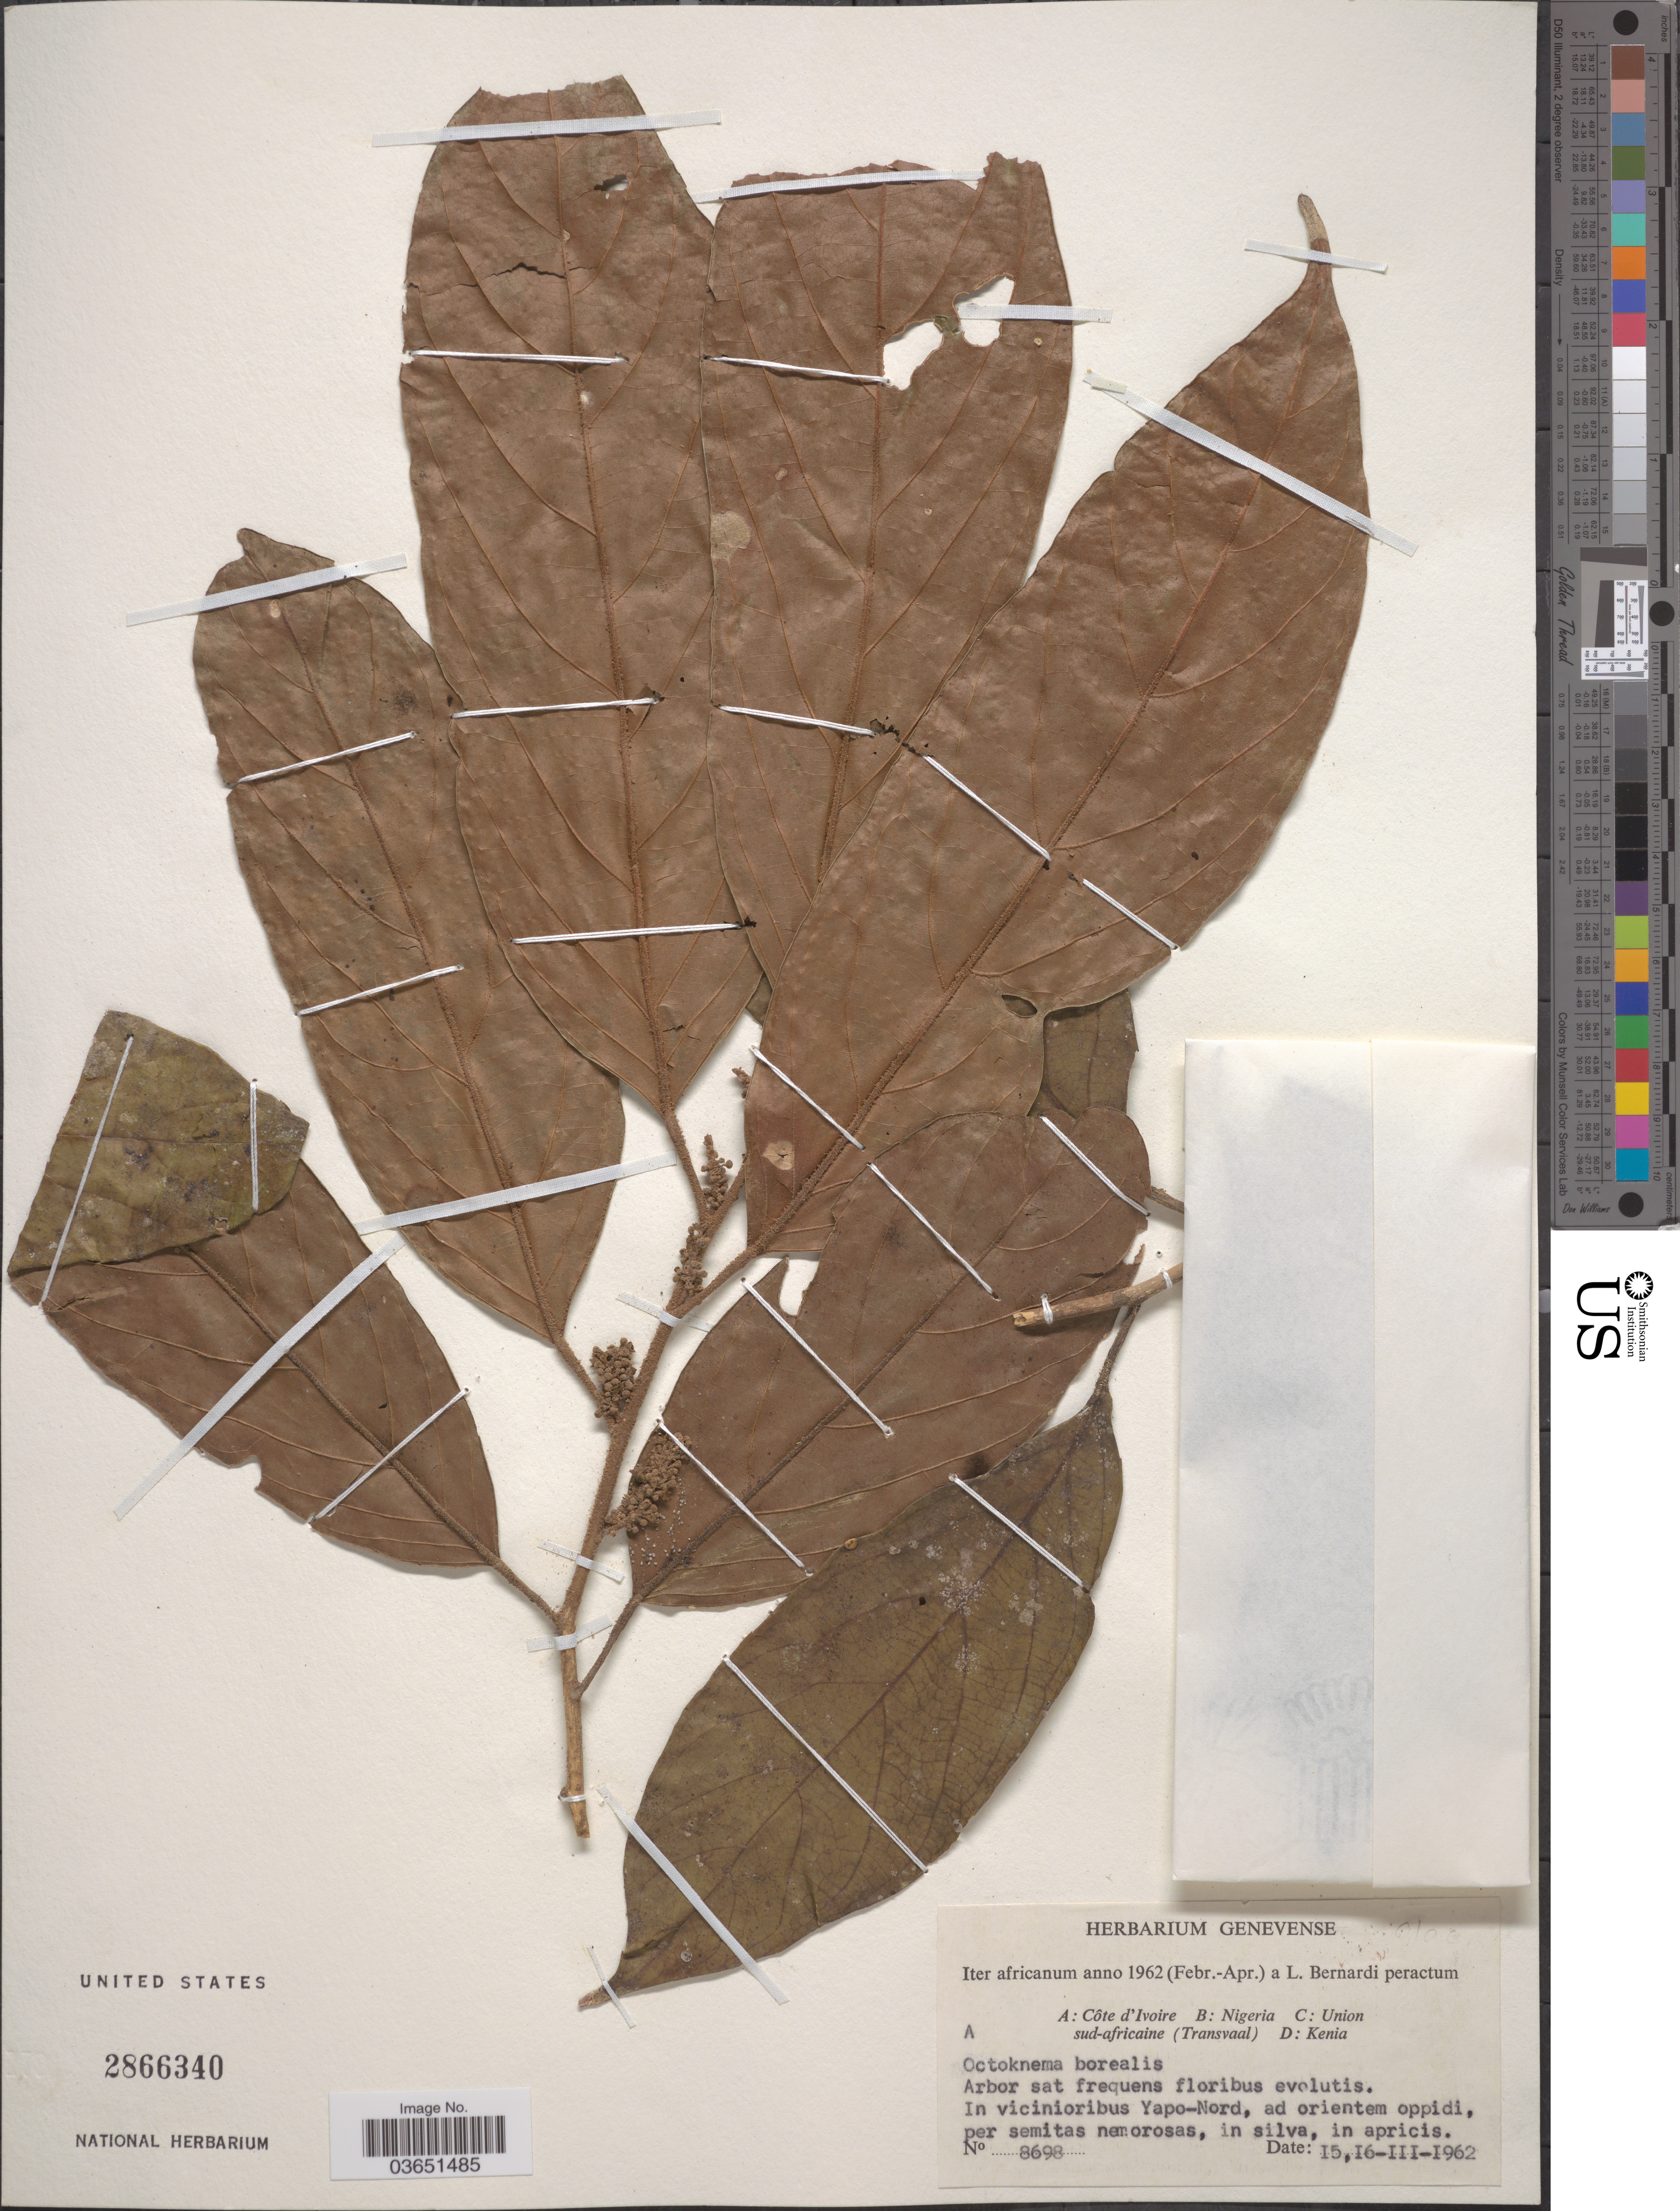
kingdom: Plantae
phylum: Tracheophyta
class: Magnoliopsida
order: Santalales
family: Octoknemaceae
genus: Octoknema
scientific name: Octoknema borealis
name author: Hutch. & Dalziel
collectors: L. Bernardi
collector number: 8698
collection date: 1962-03-15/1962-03-16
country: Ivory Coast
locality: Côte d'Ivoire. In vicinioribus Yapo-Nord, ad orientem oppidi.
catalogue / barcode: US 2866340